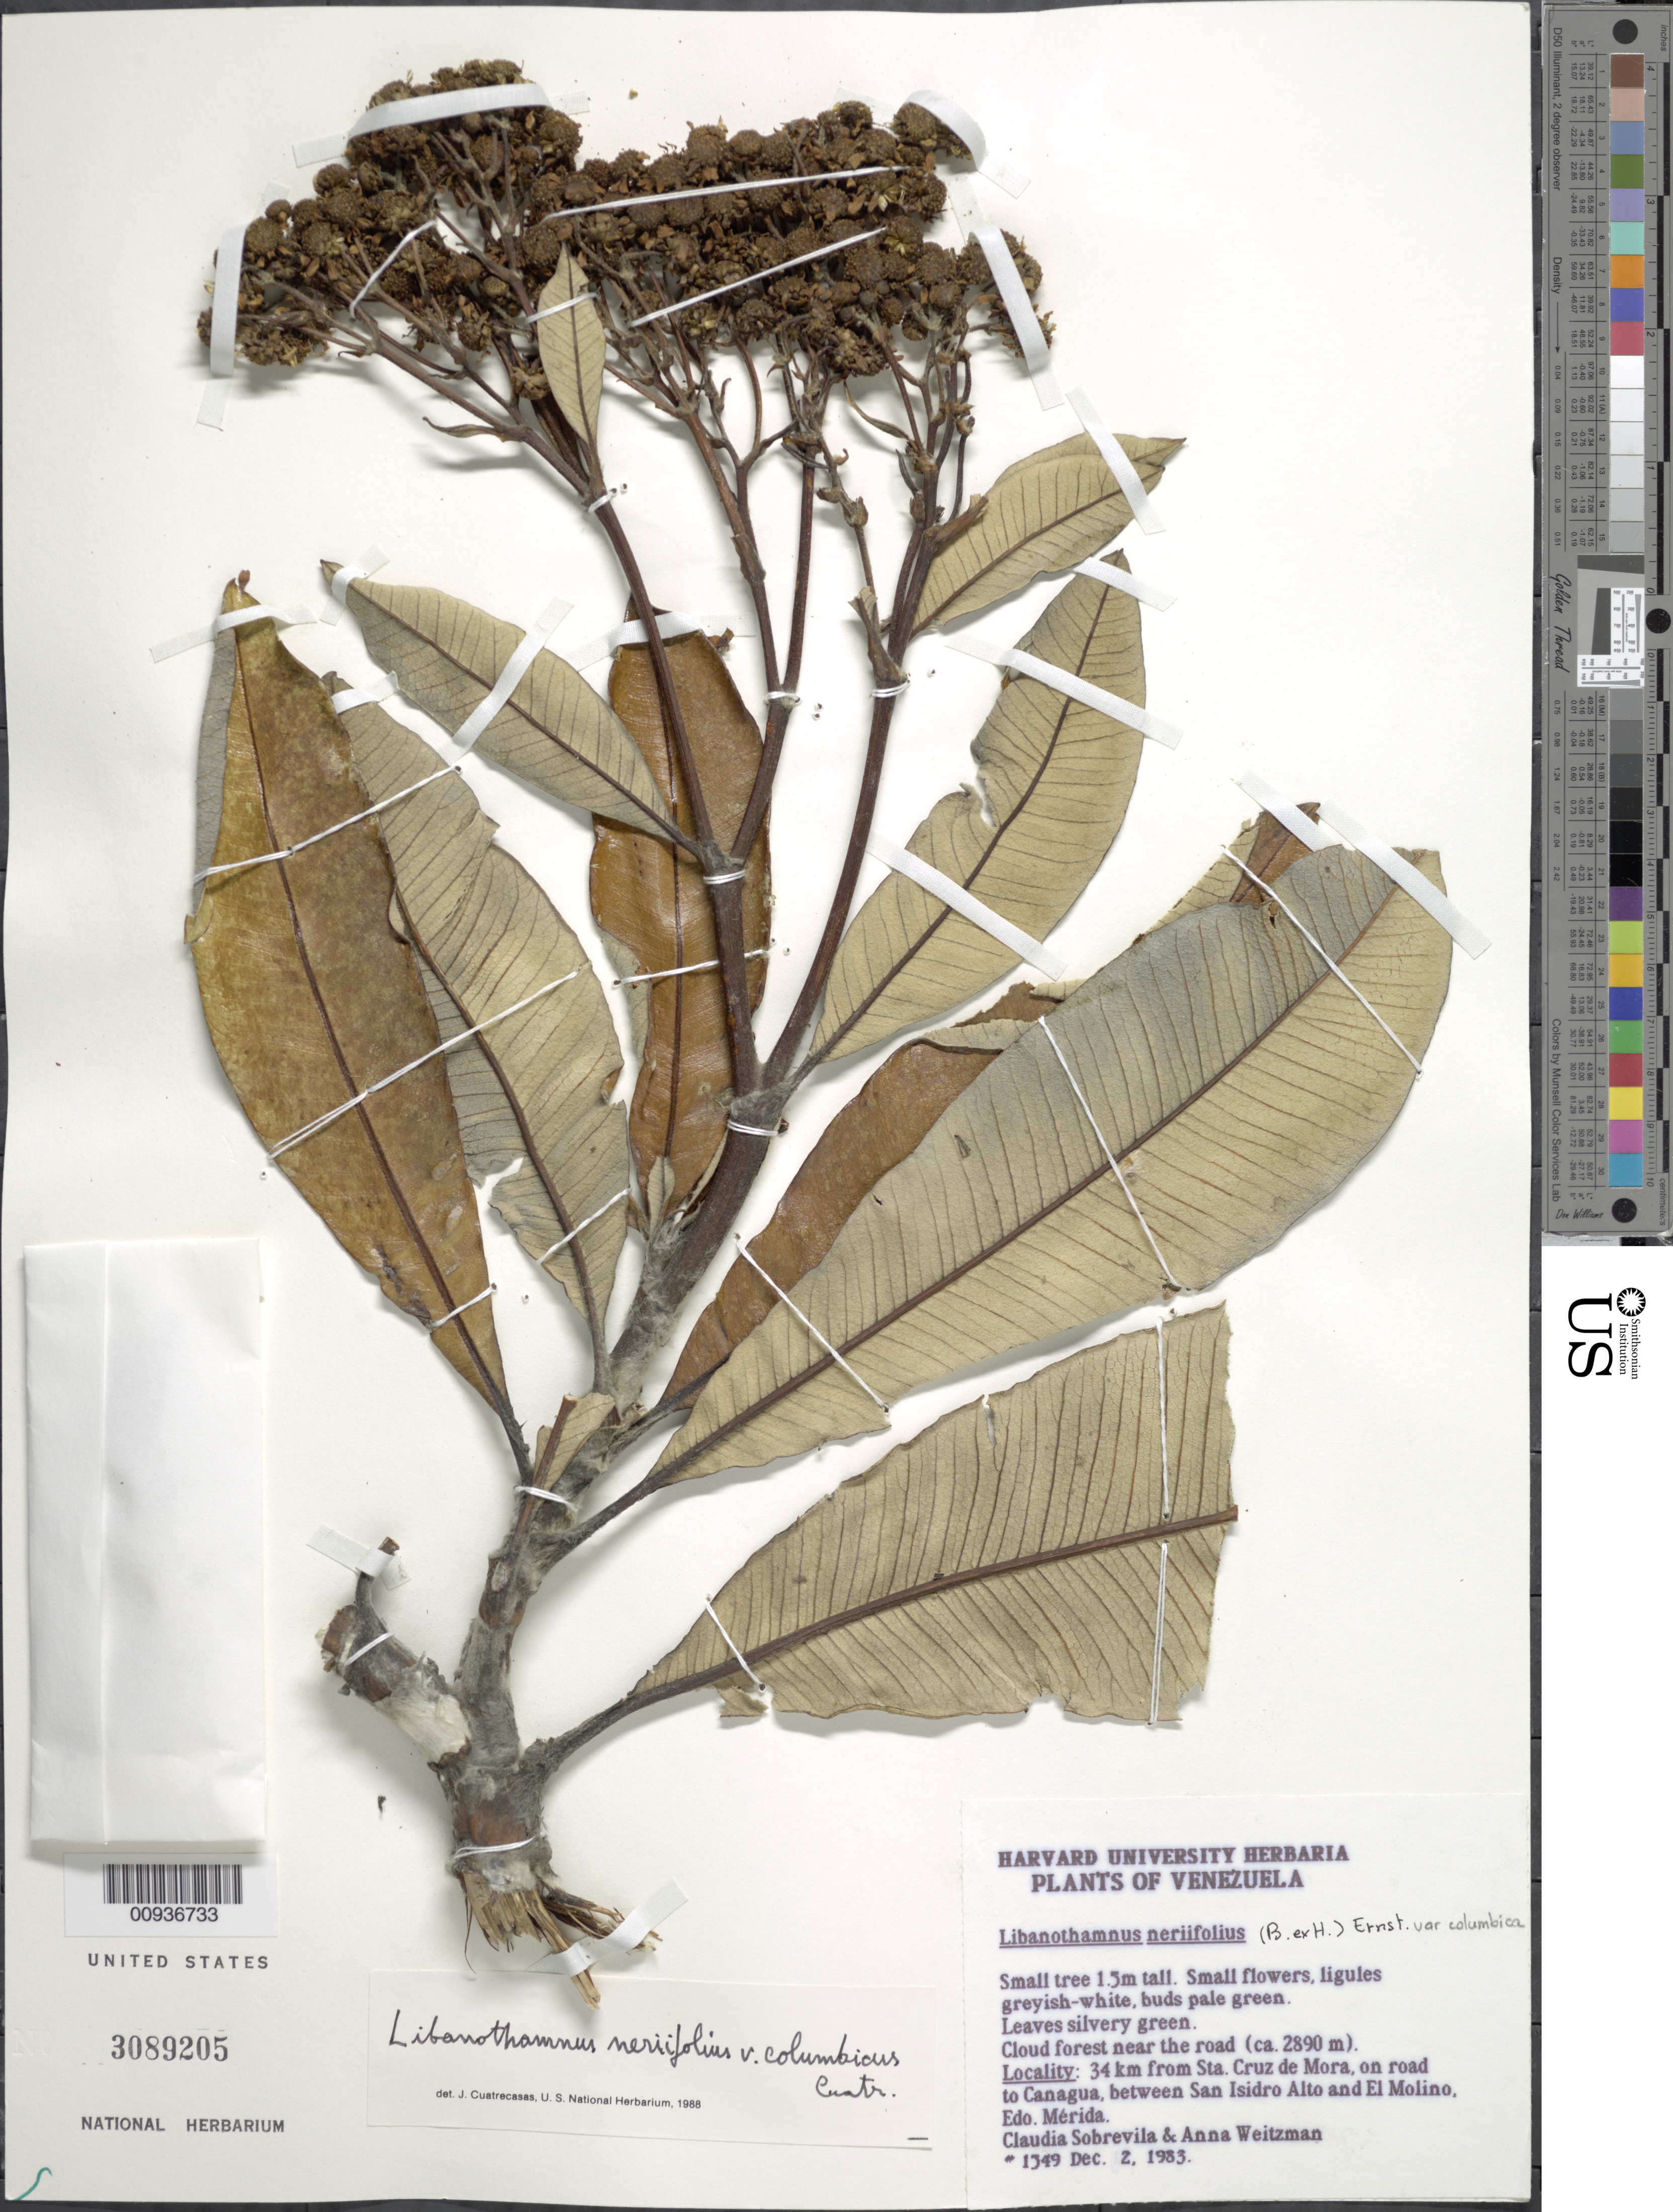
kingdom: Plantae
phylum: Tracheophyta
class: Magnoliopsida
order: Asterales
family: Asteraceae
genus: Libanothamnus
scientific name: Libanothamnus neriifolius var. columbicus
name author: (Cuatrec.) Cuatrec.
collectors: C. Sobrevila & A. Weitzman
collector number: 1349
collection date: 1983-12-02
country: Venezuela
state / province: Mérida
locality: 34 km from Sta. Cruz de Mora, on road to Canagua, between San Isidro Alto and El Molino.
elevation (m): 2890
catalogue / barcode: US 3089205